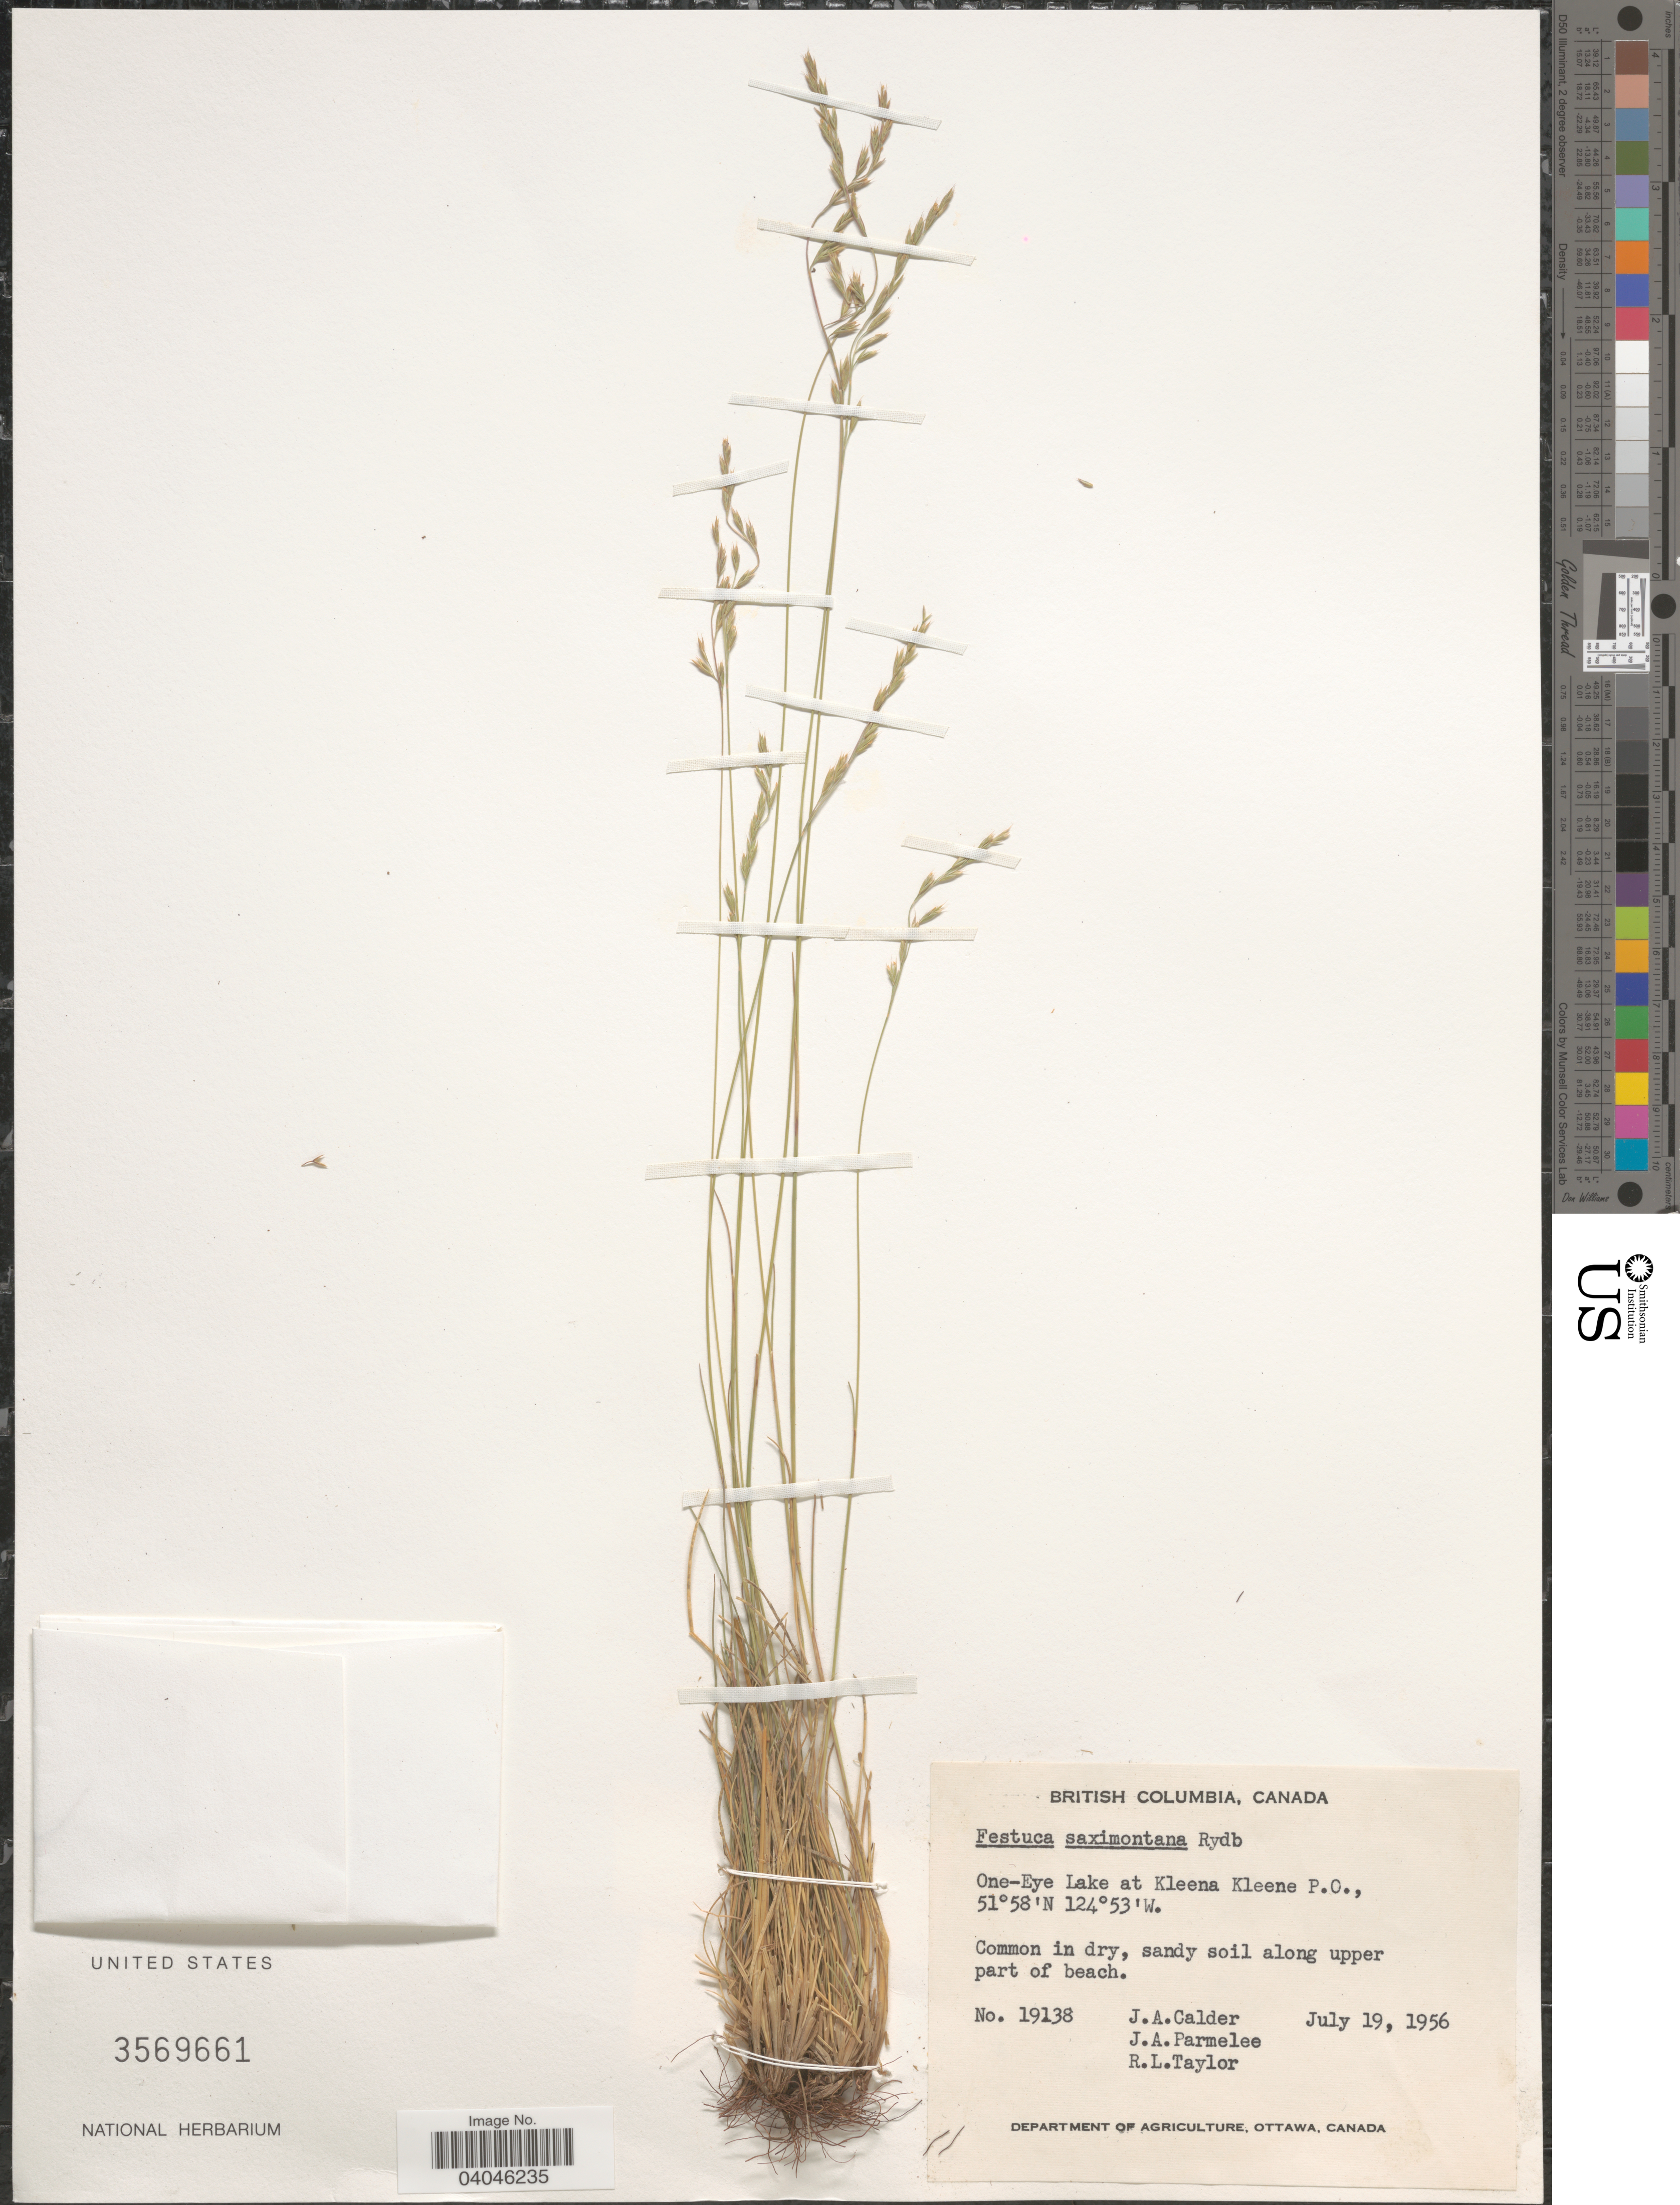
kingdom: Plantae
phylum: Tracheophyta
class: Liliopsida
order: Poales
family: Poaceae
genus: Festuca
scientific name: Festuca saximontana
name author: Rydb.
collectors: J. A. Calder, J. A. Parmelee & R. Taylor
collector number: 19138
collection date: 1956-07-19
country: Canada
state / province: British Columbia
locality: One-Eye Lake at Kleena Kleene P.O. in dry, sandy soil along upper part of beach.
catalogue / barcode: US 3569661